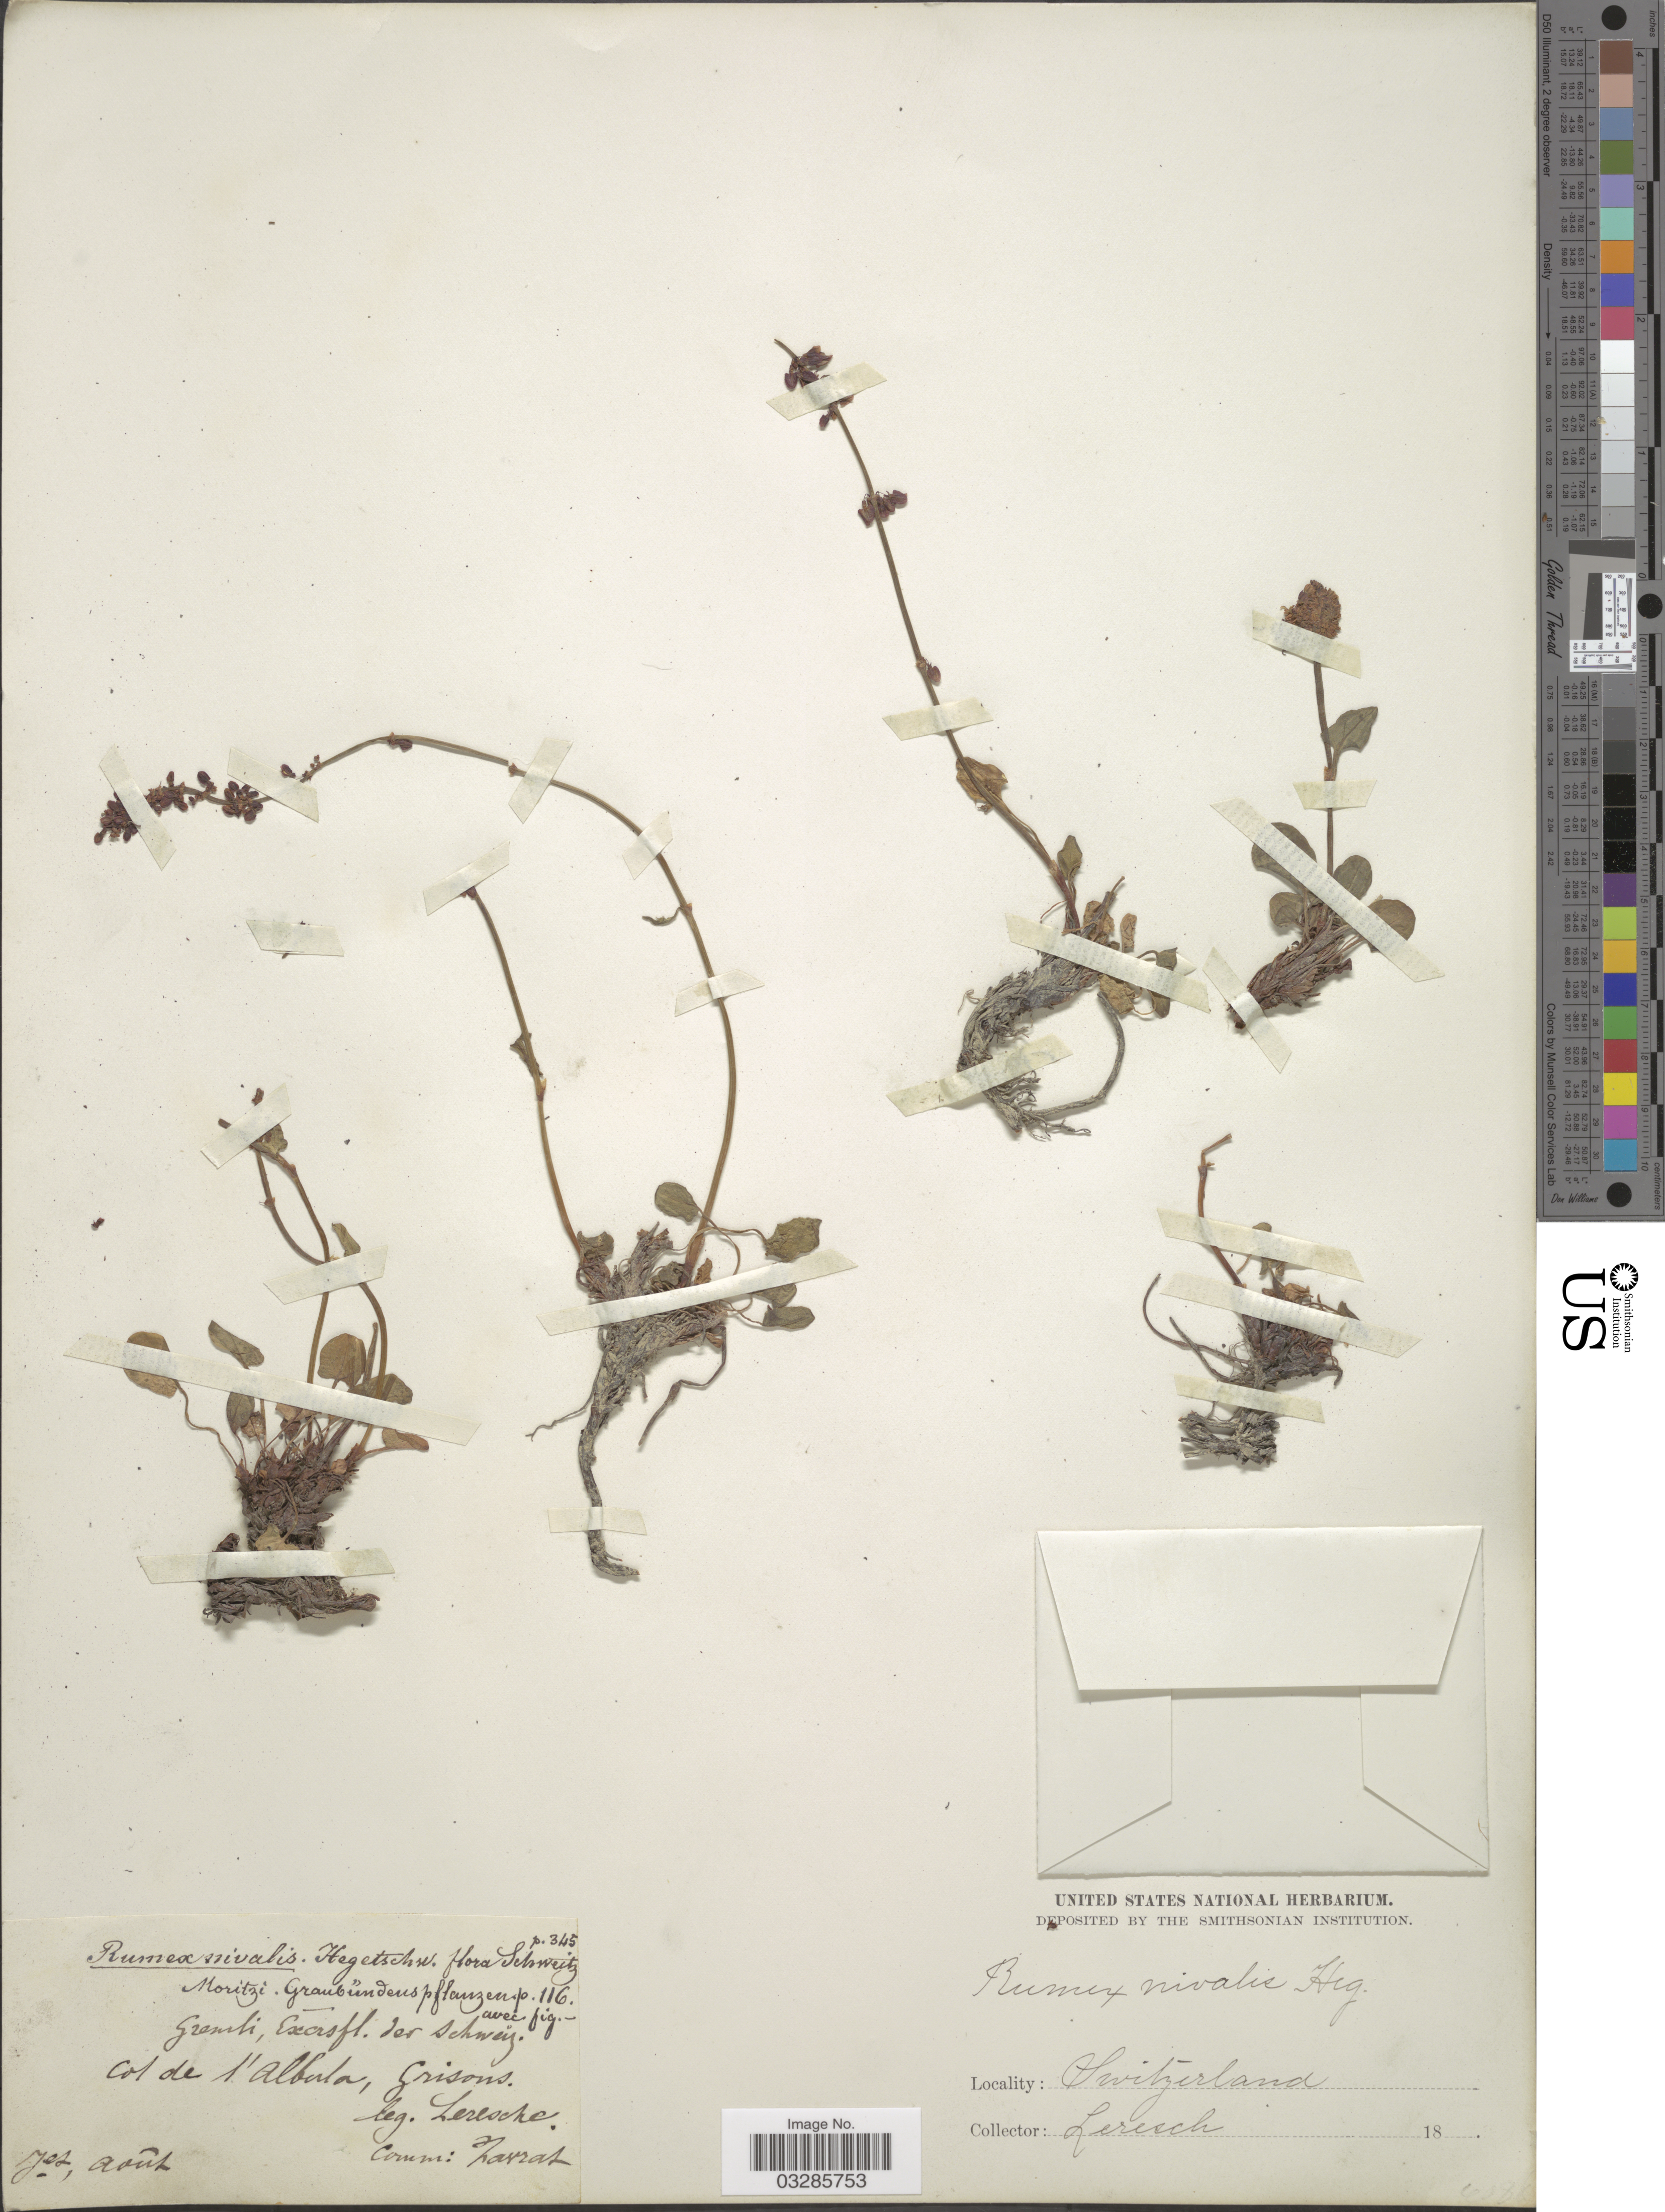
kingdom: Plantae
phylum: Tracheophyta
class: Magnoliopsida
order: Caryophyllales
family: Polygonaceae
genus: Rumex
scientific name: Rumex nivalis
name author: Hegetschw.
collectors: Leresche, --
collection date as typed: Aug 18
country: Switzerland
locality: L'Albula, Grisons.